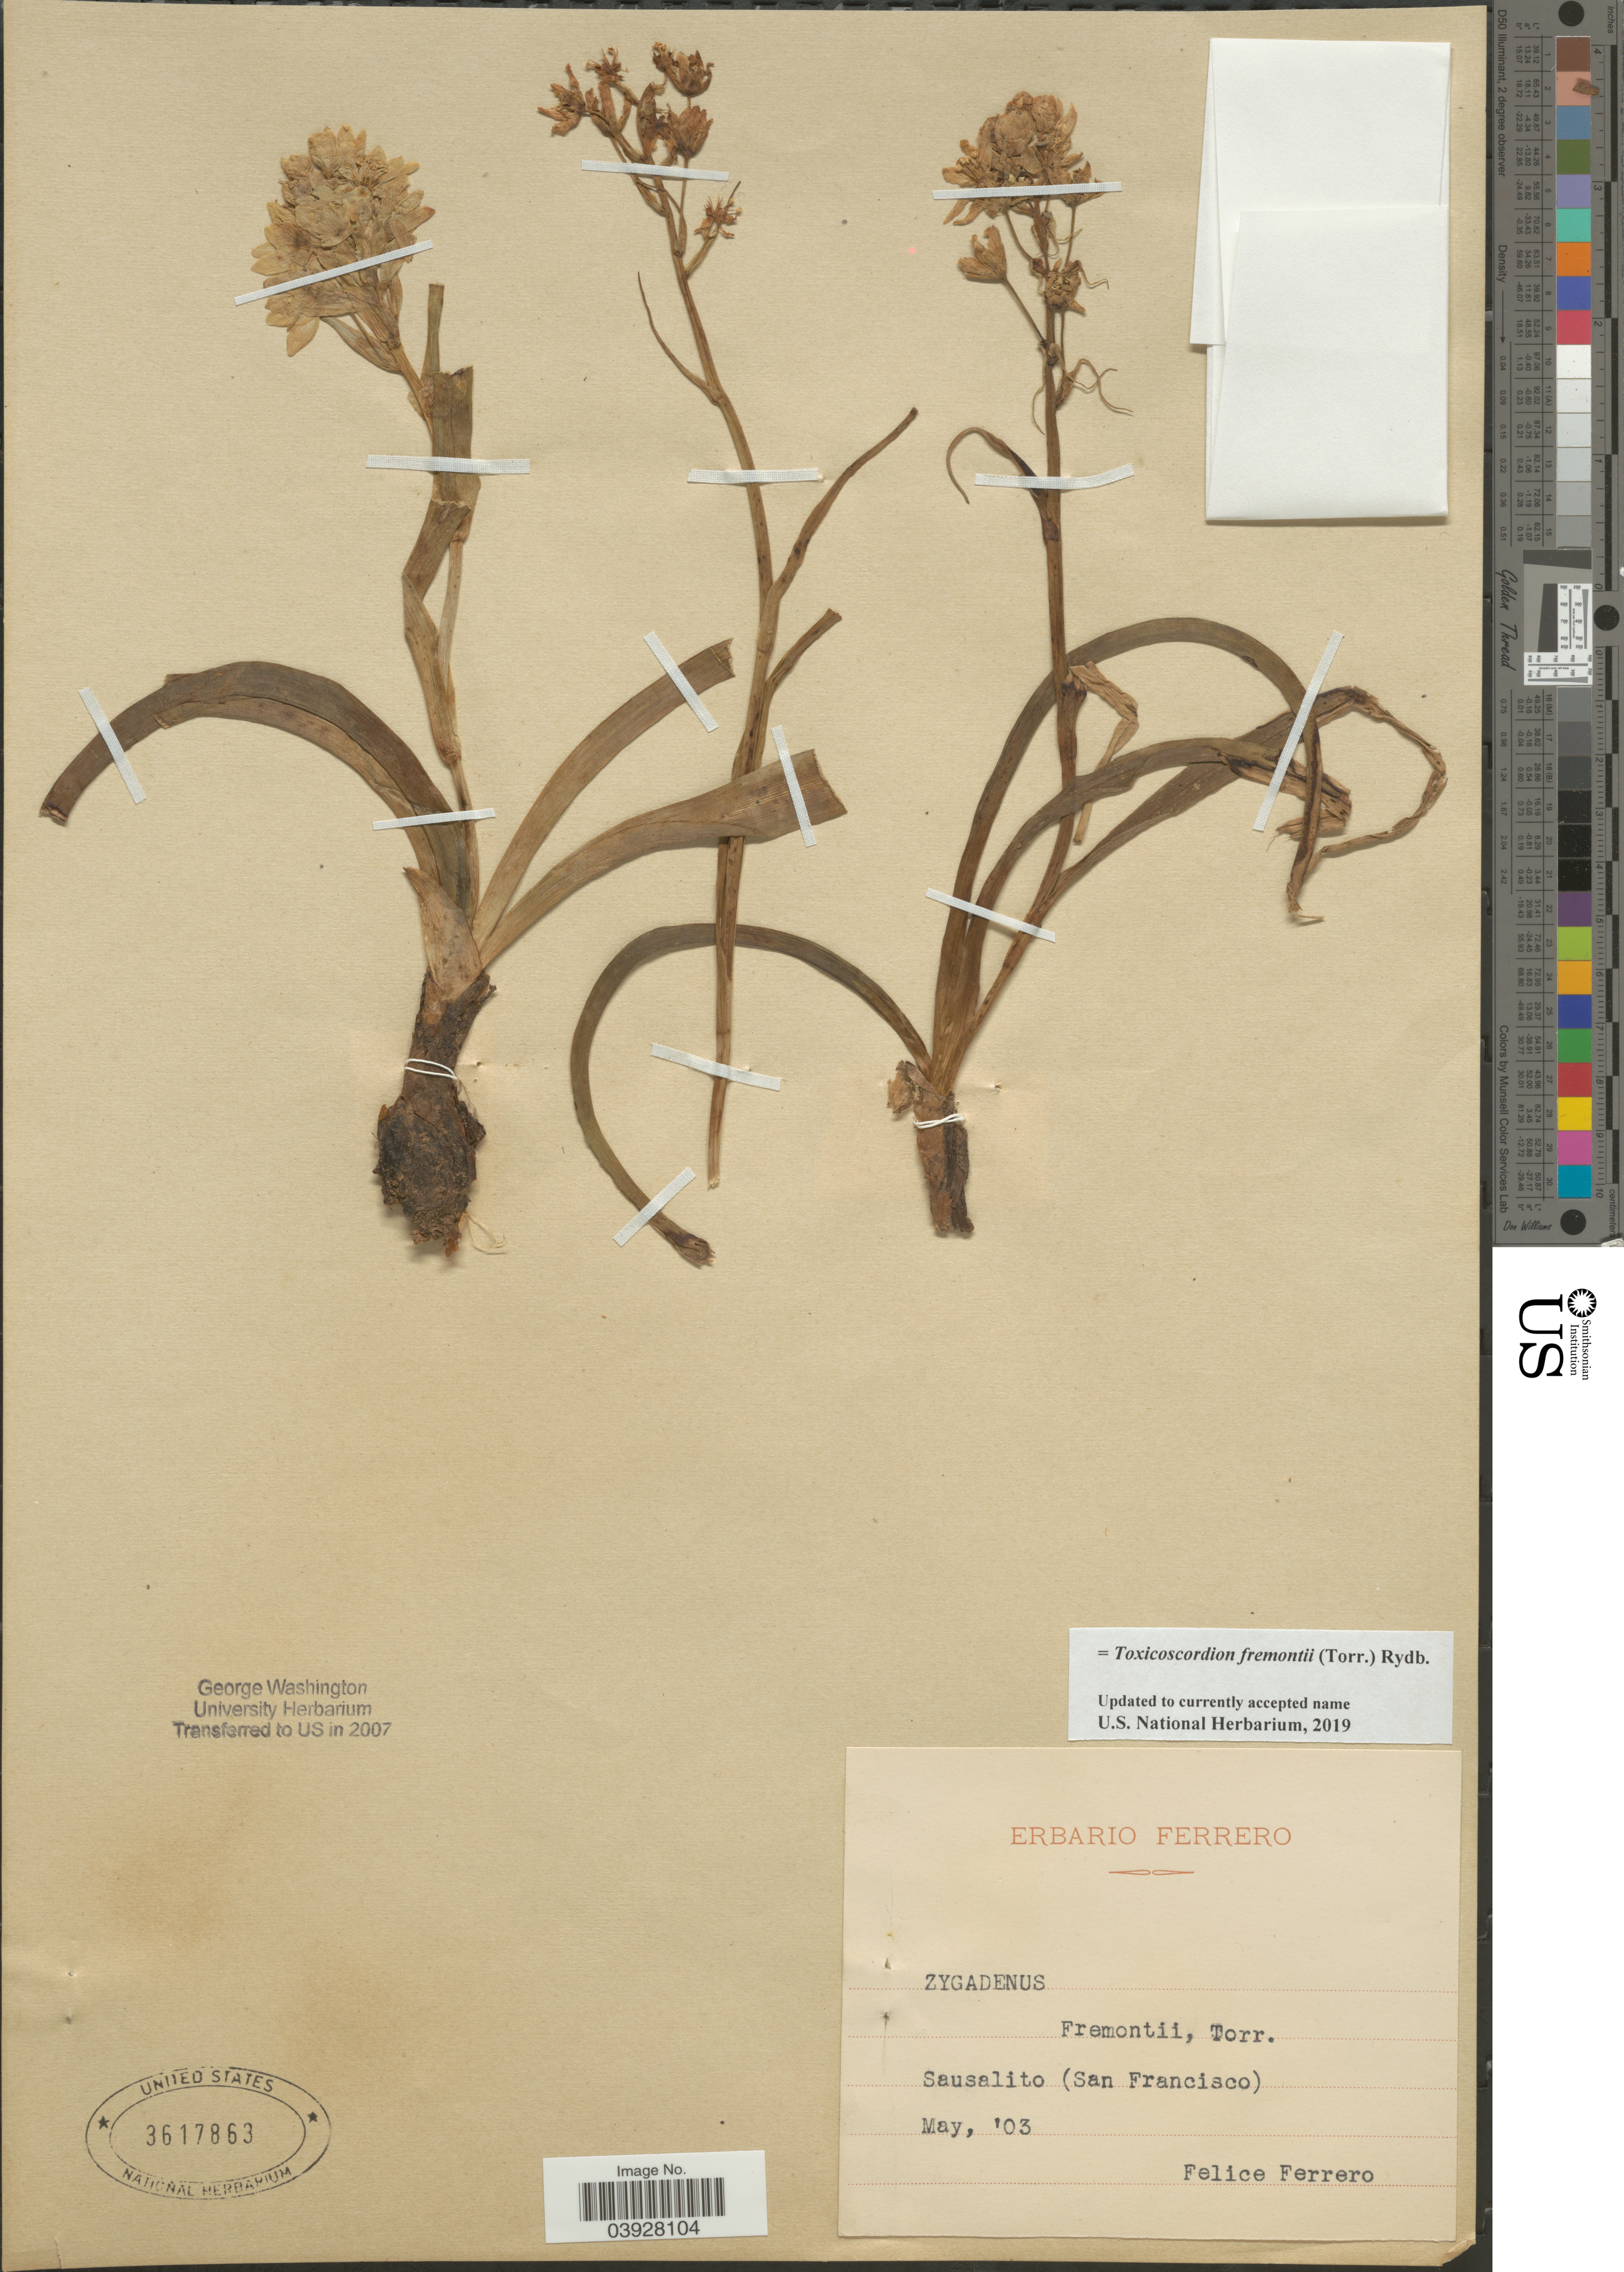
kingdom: Plantae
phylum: Tracheophyta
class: Liliopsida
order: Liliales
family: Melanthiaceae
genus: Toxicoscordion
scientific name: Toxicoscordion fremontii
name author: (Torr.) Rydb.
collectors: F. Ferrero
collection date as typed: Transcribed d/m/y: /5/3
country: United States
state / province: California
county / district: San Francisco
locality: Sausalito (San Francisco).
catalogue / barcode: US 3617863